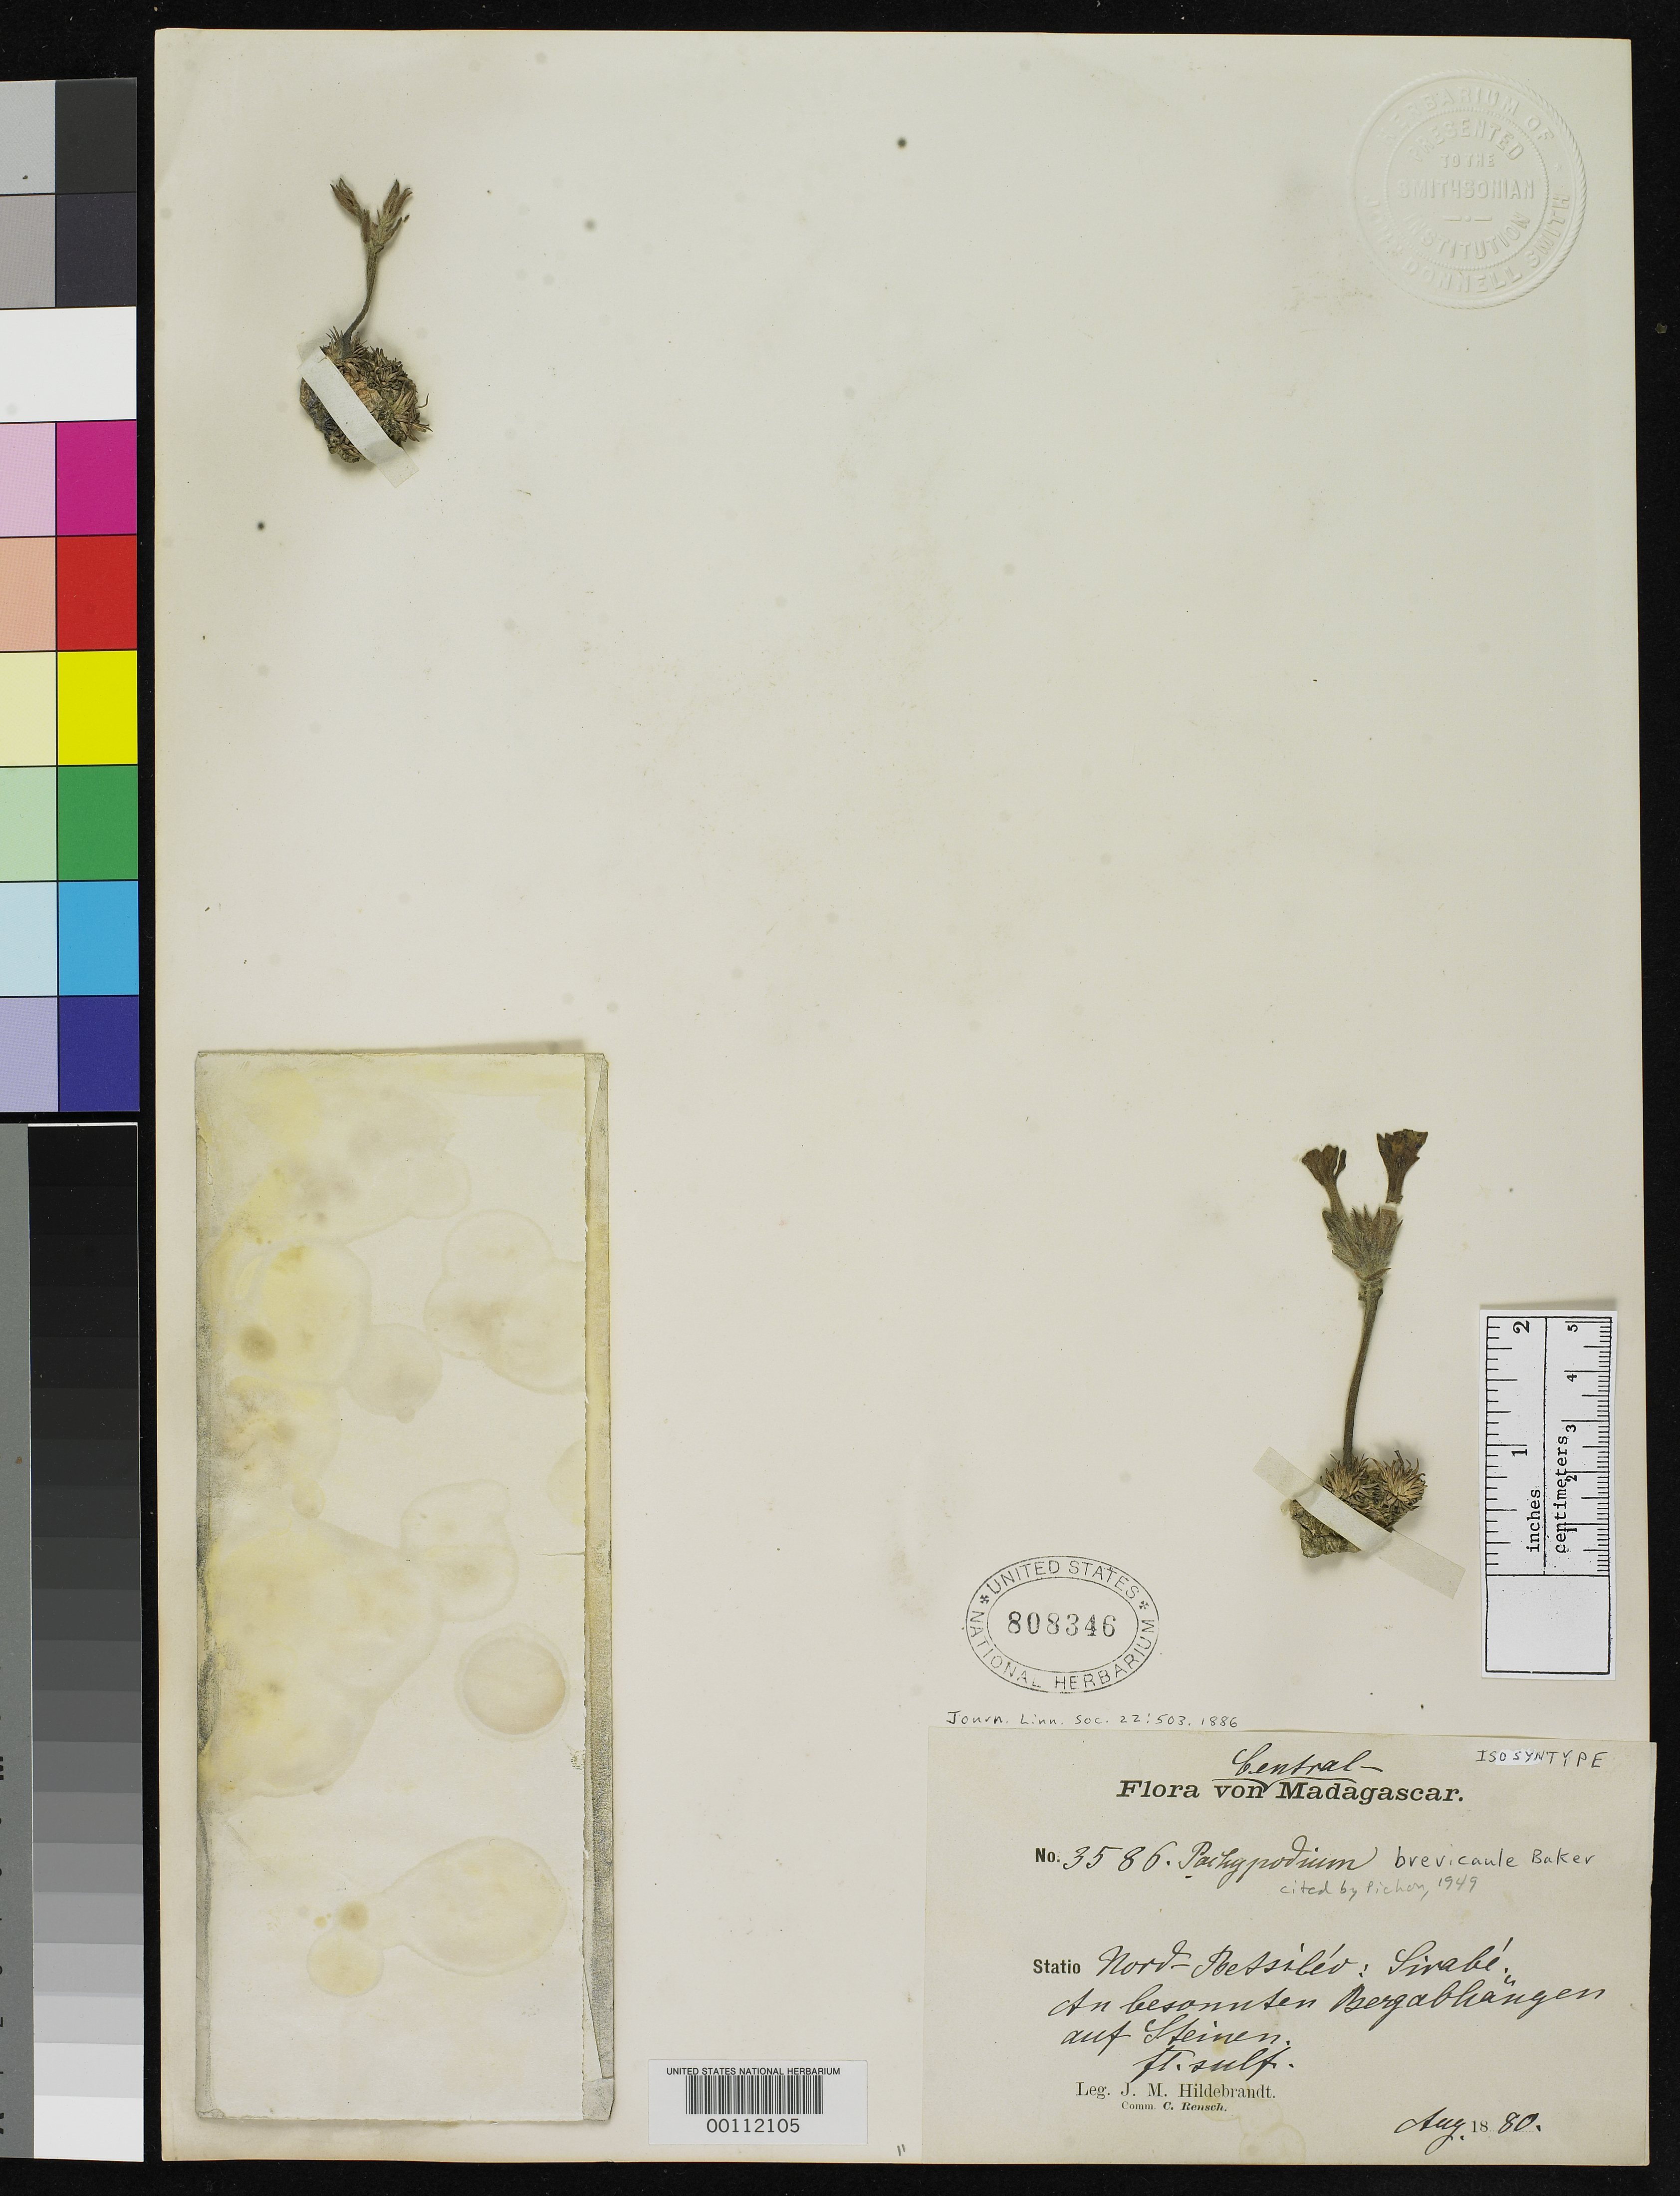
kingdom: Plantae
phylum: Tracheophyta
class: Magnoliopsida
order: Gentianales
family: Apocynaceae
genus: Pachypodium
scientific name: Pachypodium brevicaule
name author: Baker in Mart.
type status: Isosyntype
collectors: J. Hildebrandt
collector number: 3586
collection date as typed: Aug 1880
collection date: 1880-08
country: Madagascar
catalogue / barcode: US 808346